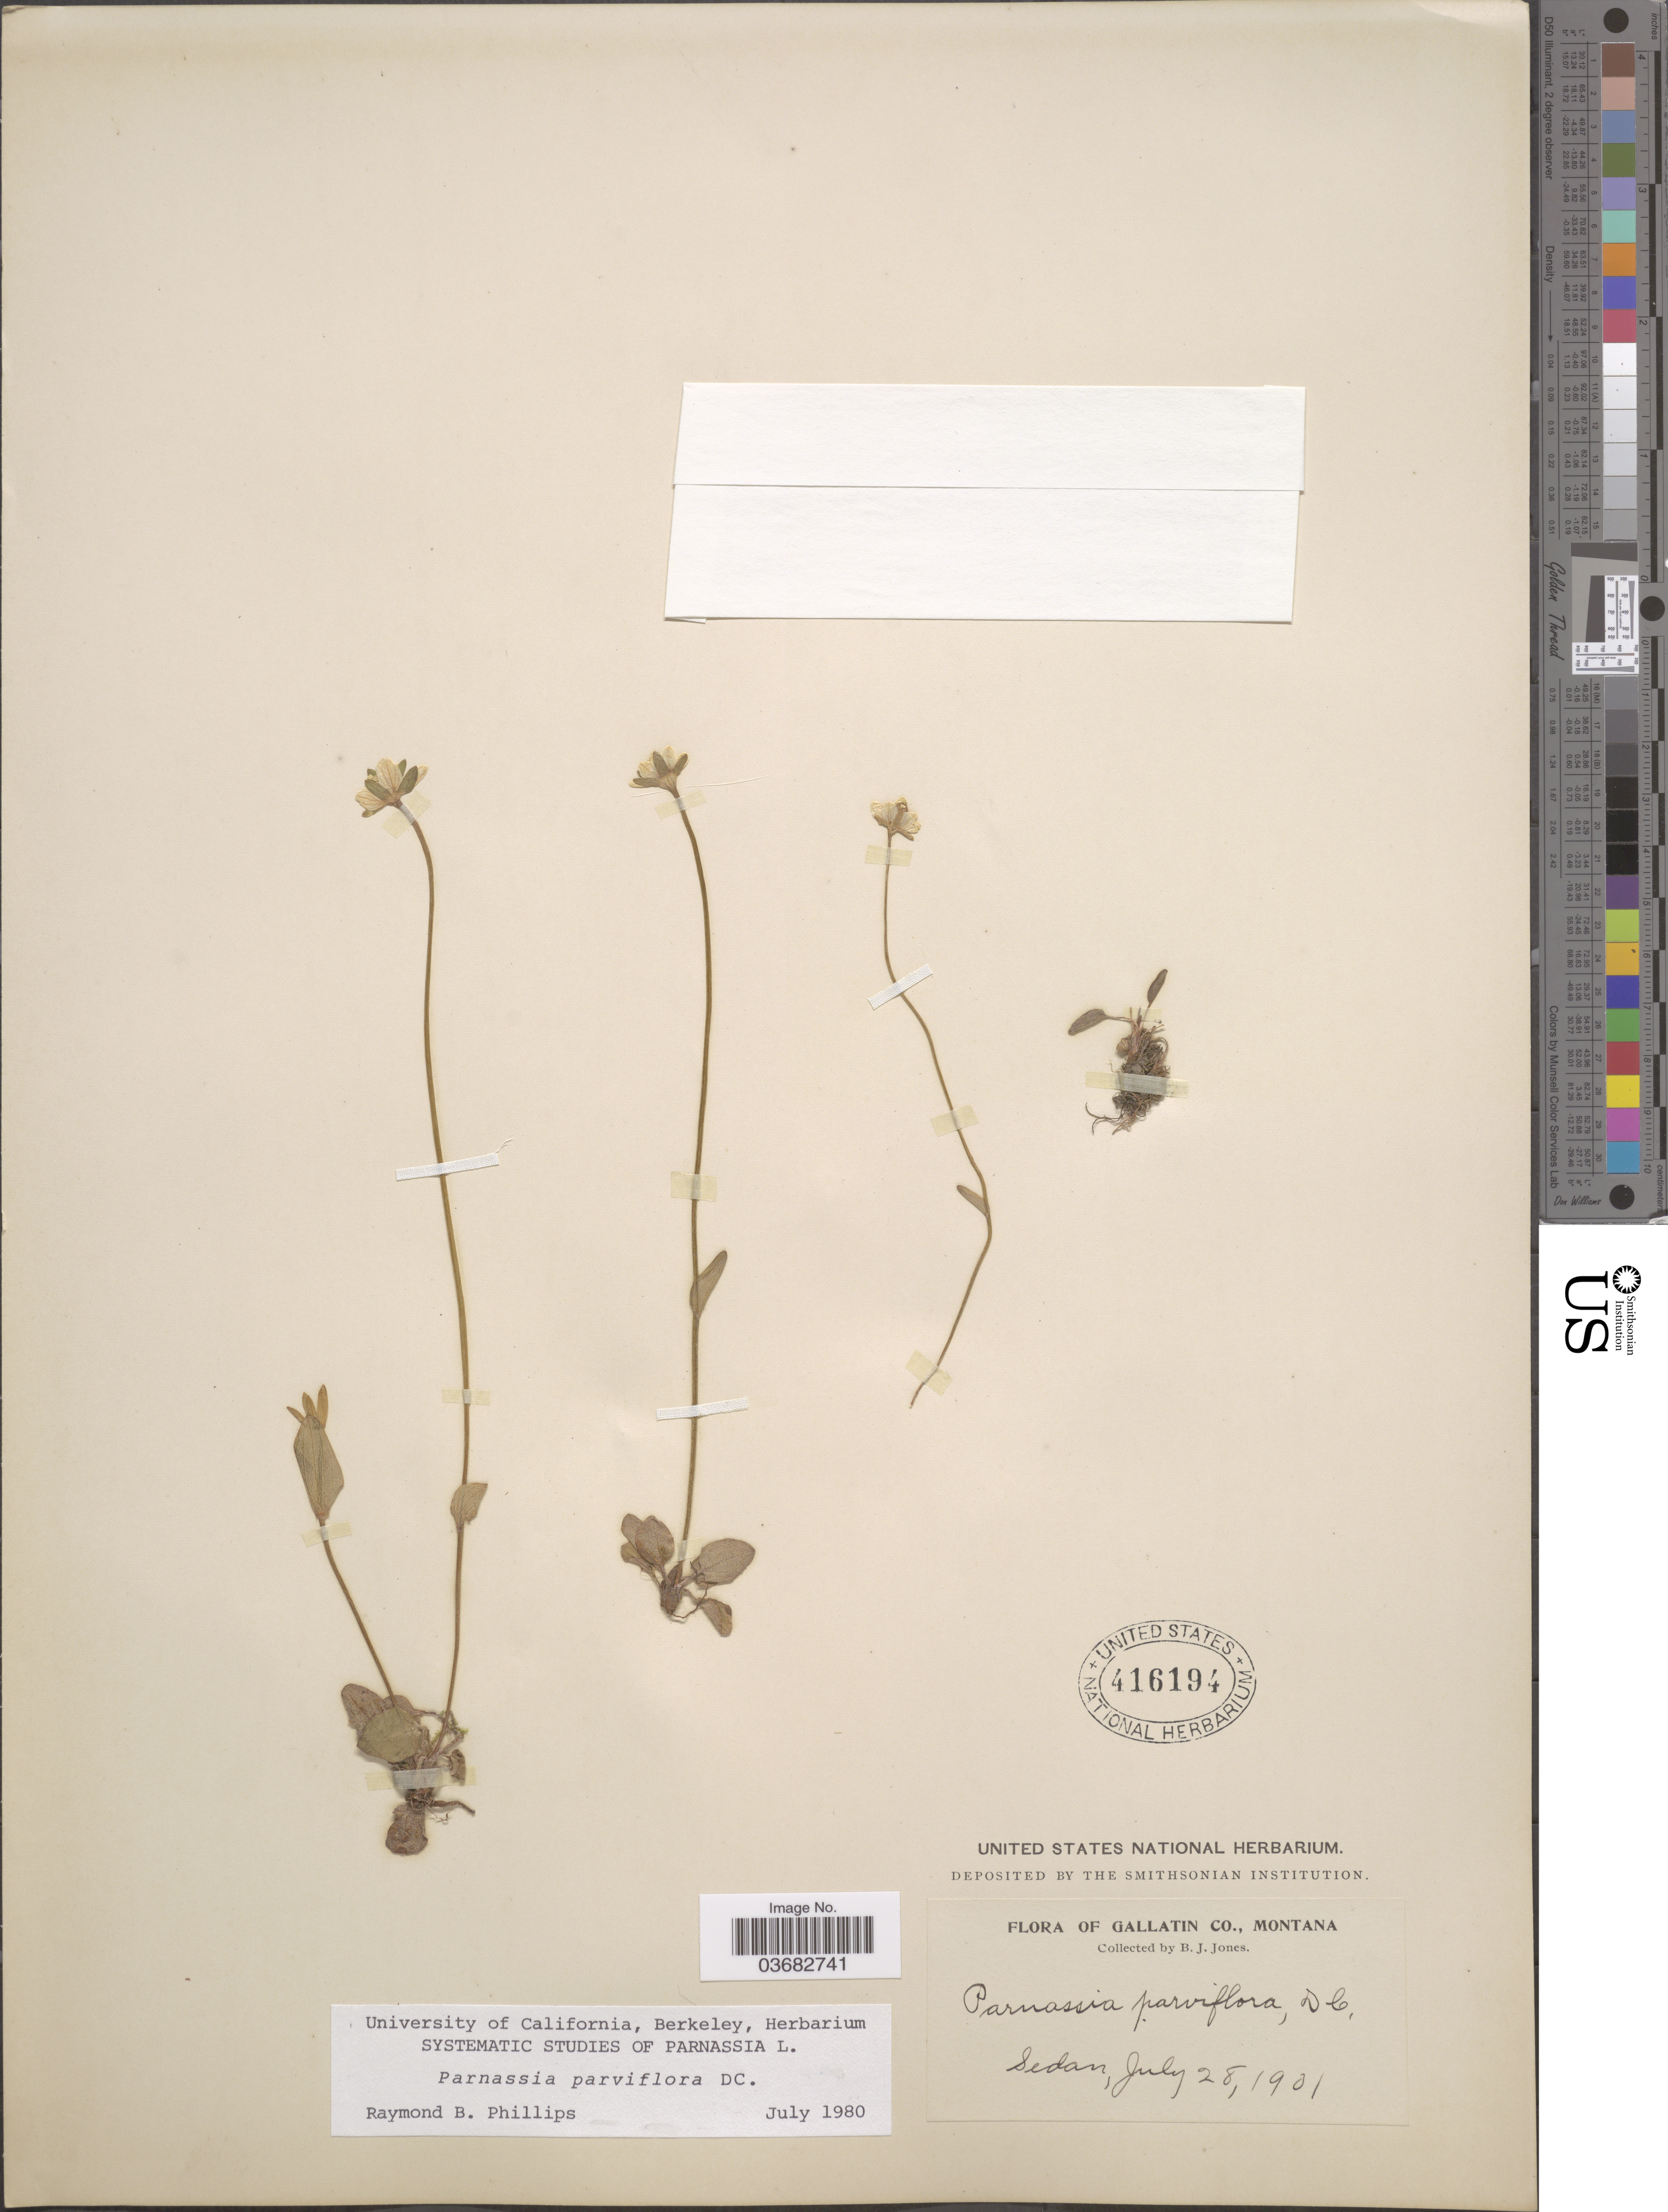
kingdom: Plantae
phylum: Tracheophyta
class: Magnoliopsida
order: Celastrales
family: Parnassiaceae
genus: Parnassia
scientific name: Parnassia parviflora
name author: DC.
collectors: B. Jones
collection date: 1901-07-28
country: United States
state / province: Montana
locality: Gallatin Co. Sedan.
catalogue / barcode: US 416194